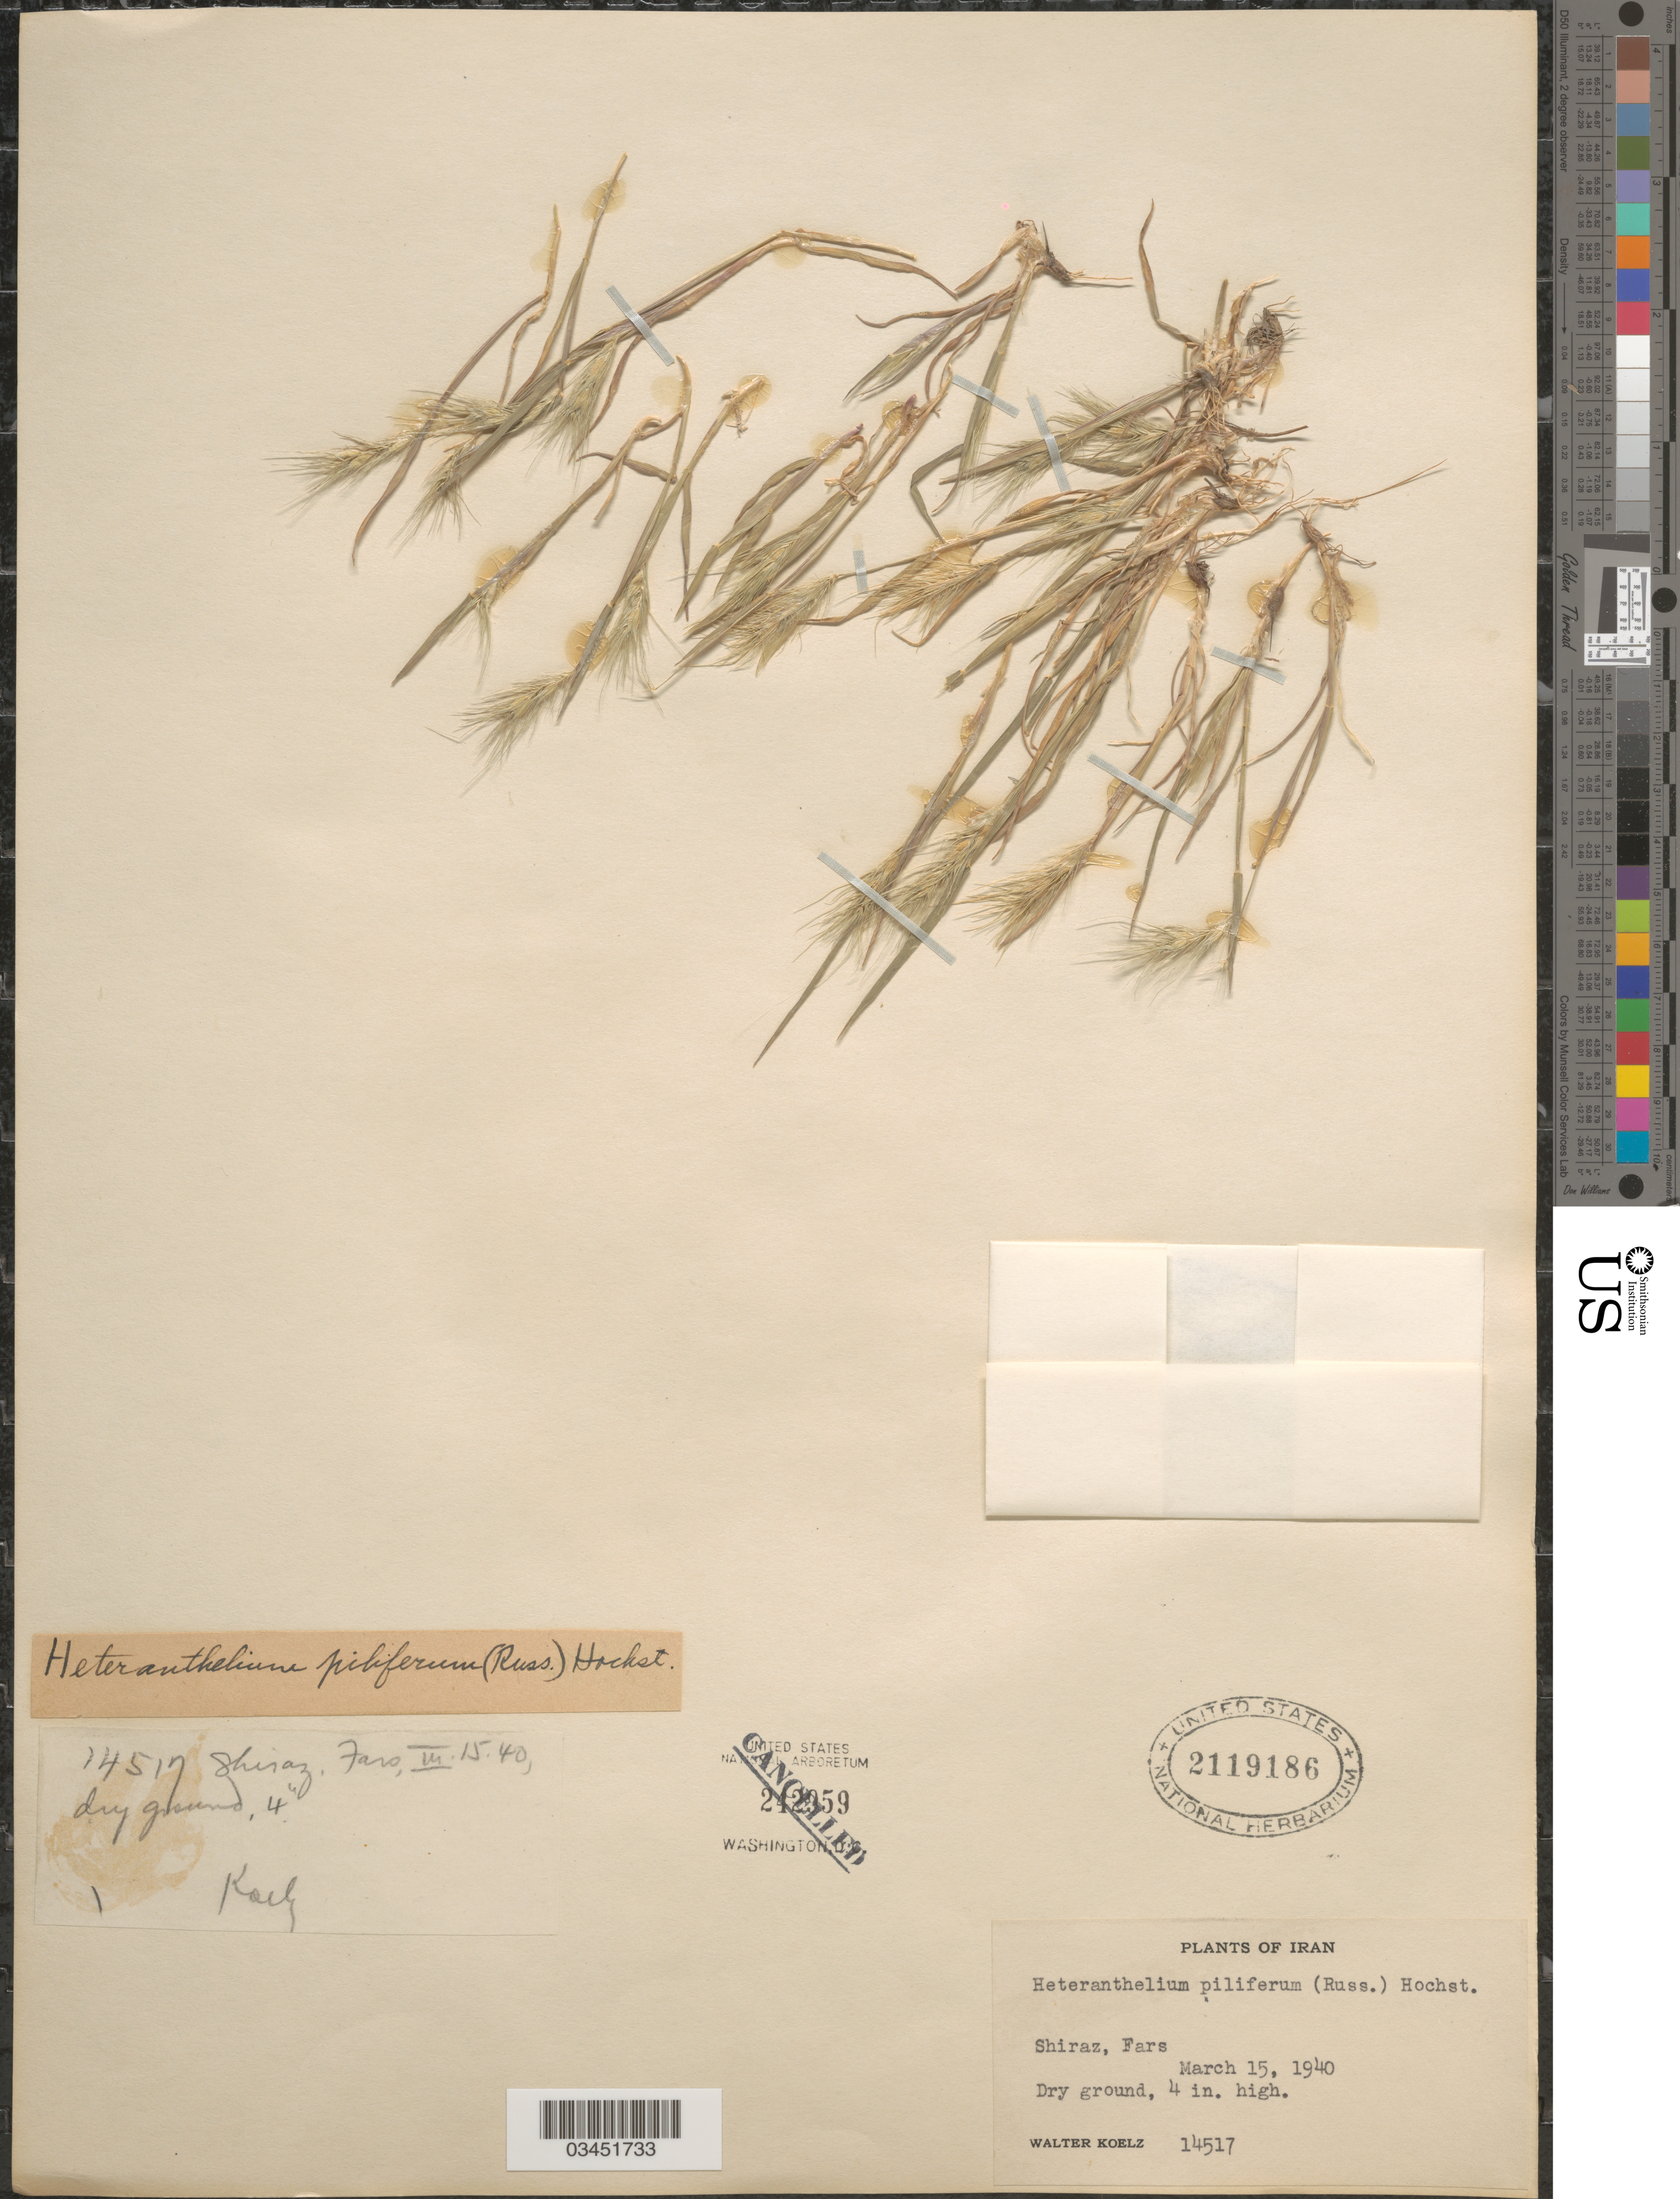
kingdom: Plantae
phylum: Tracheophyta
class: Liliopsida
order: Poales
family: Poaceae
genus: Heteranthelium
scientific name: Heteranthelium piliferum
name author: (Sol.) Hochst.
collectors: W. N. Koelz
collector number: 14517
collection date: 1940-03-15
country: Iran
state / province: Fars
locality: Shiraz.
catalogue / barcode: US 2119186